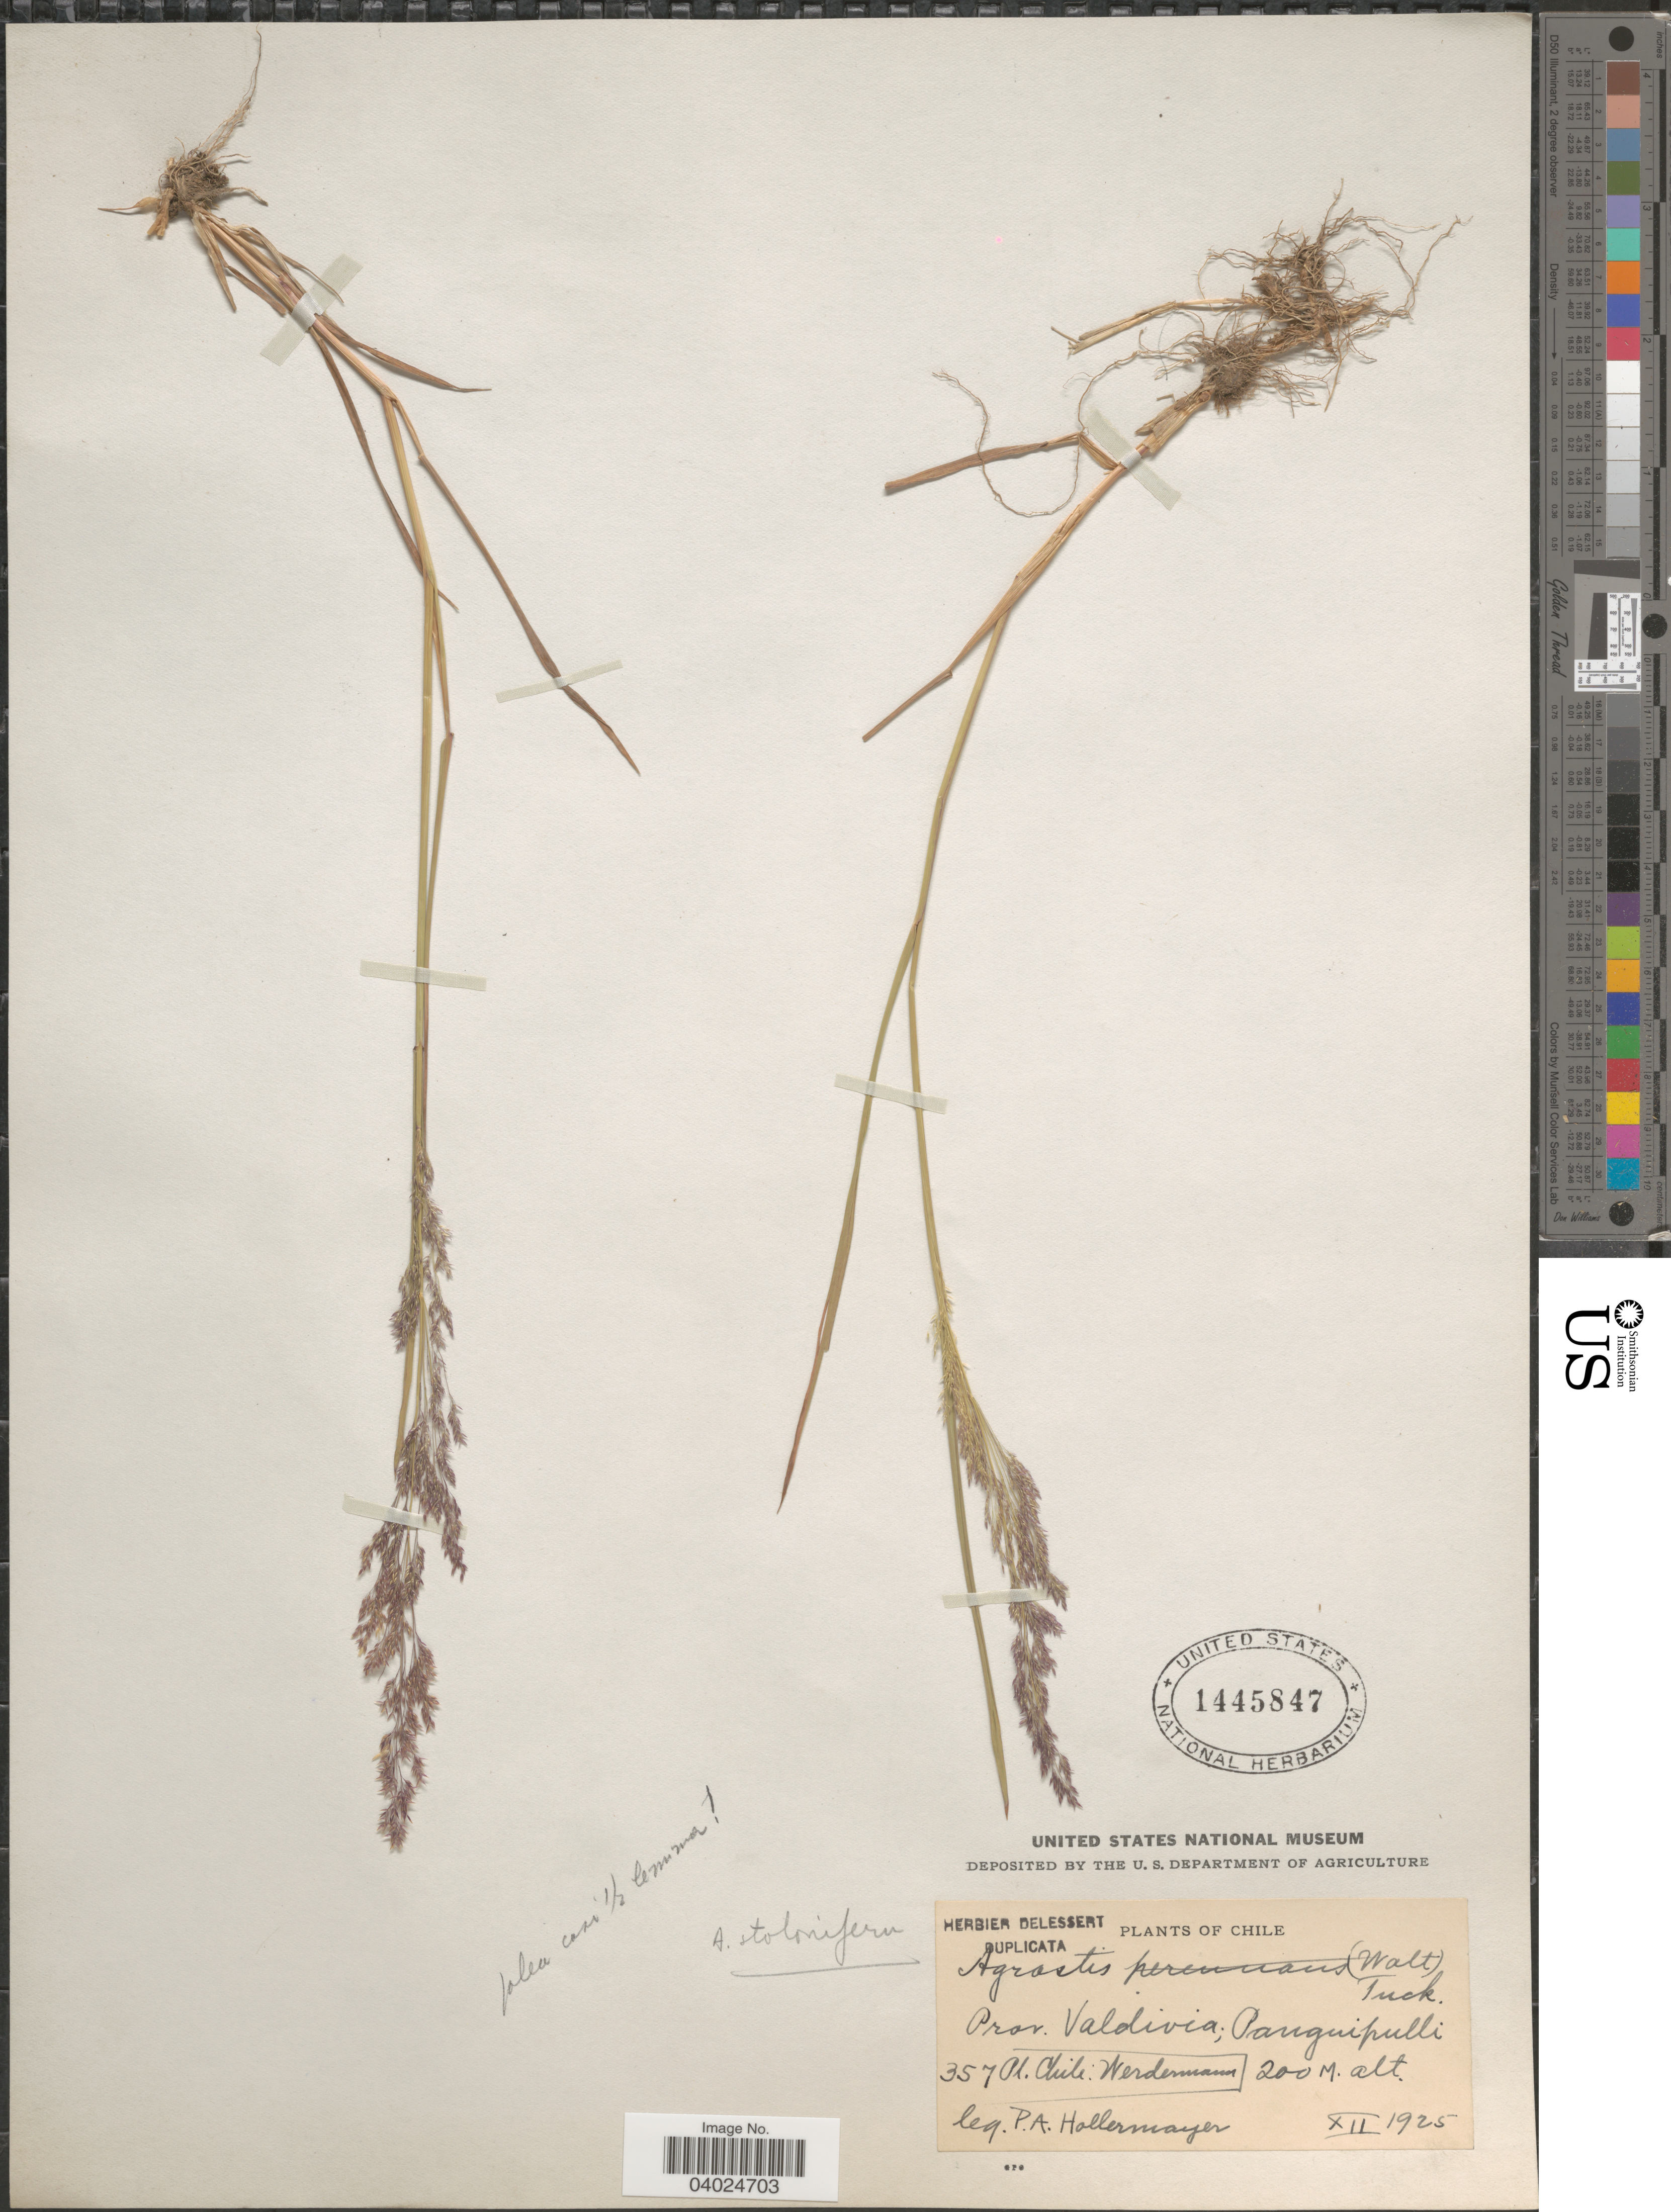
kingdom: Plantae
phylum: Tracheophyta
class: Liliopsida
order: Poales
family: Poaceae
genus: Agrostis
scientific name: Agrostis stolonifera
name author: L.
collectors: P. Hollermayer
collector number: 357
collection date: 1925-12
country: Chile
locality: Prov. Valdivia; Panguipulli.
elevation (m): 200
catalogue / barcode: US 1445847